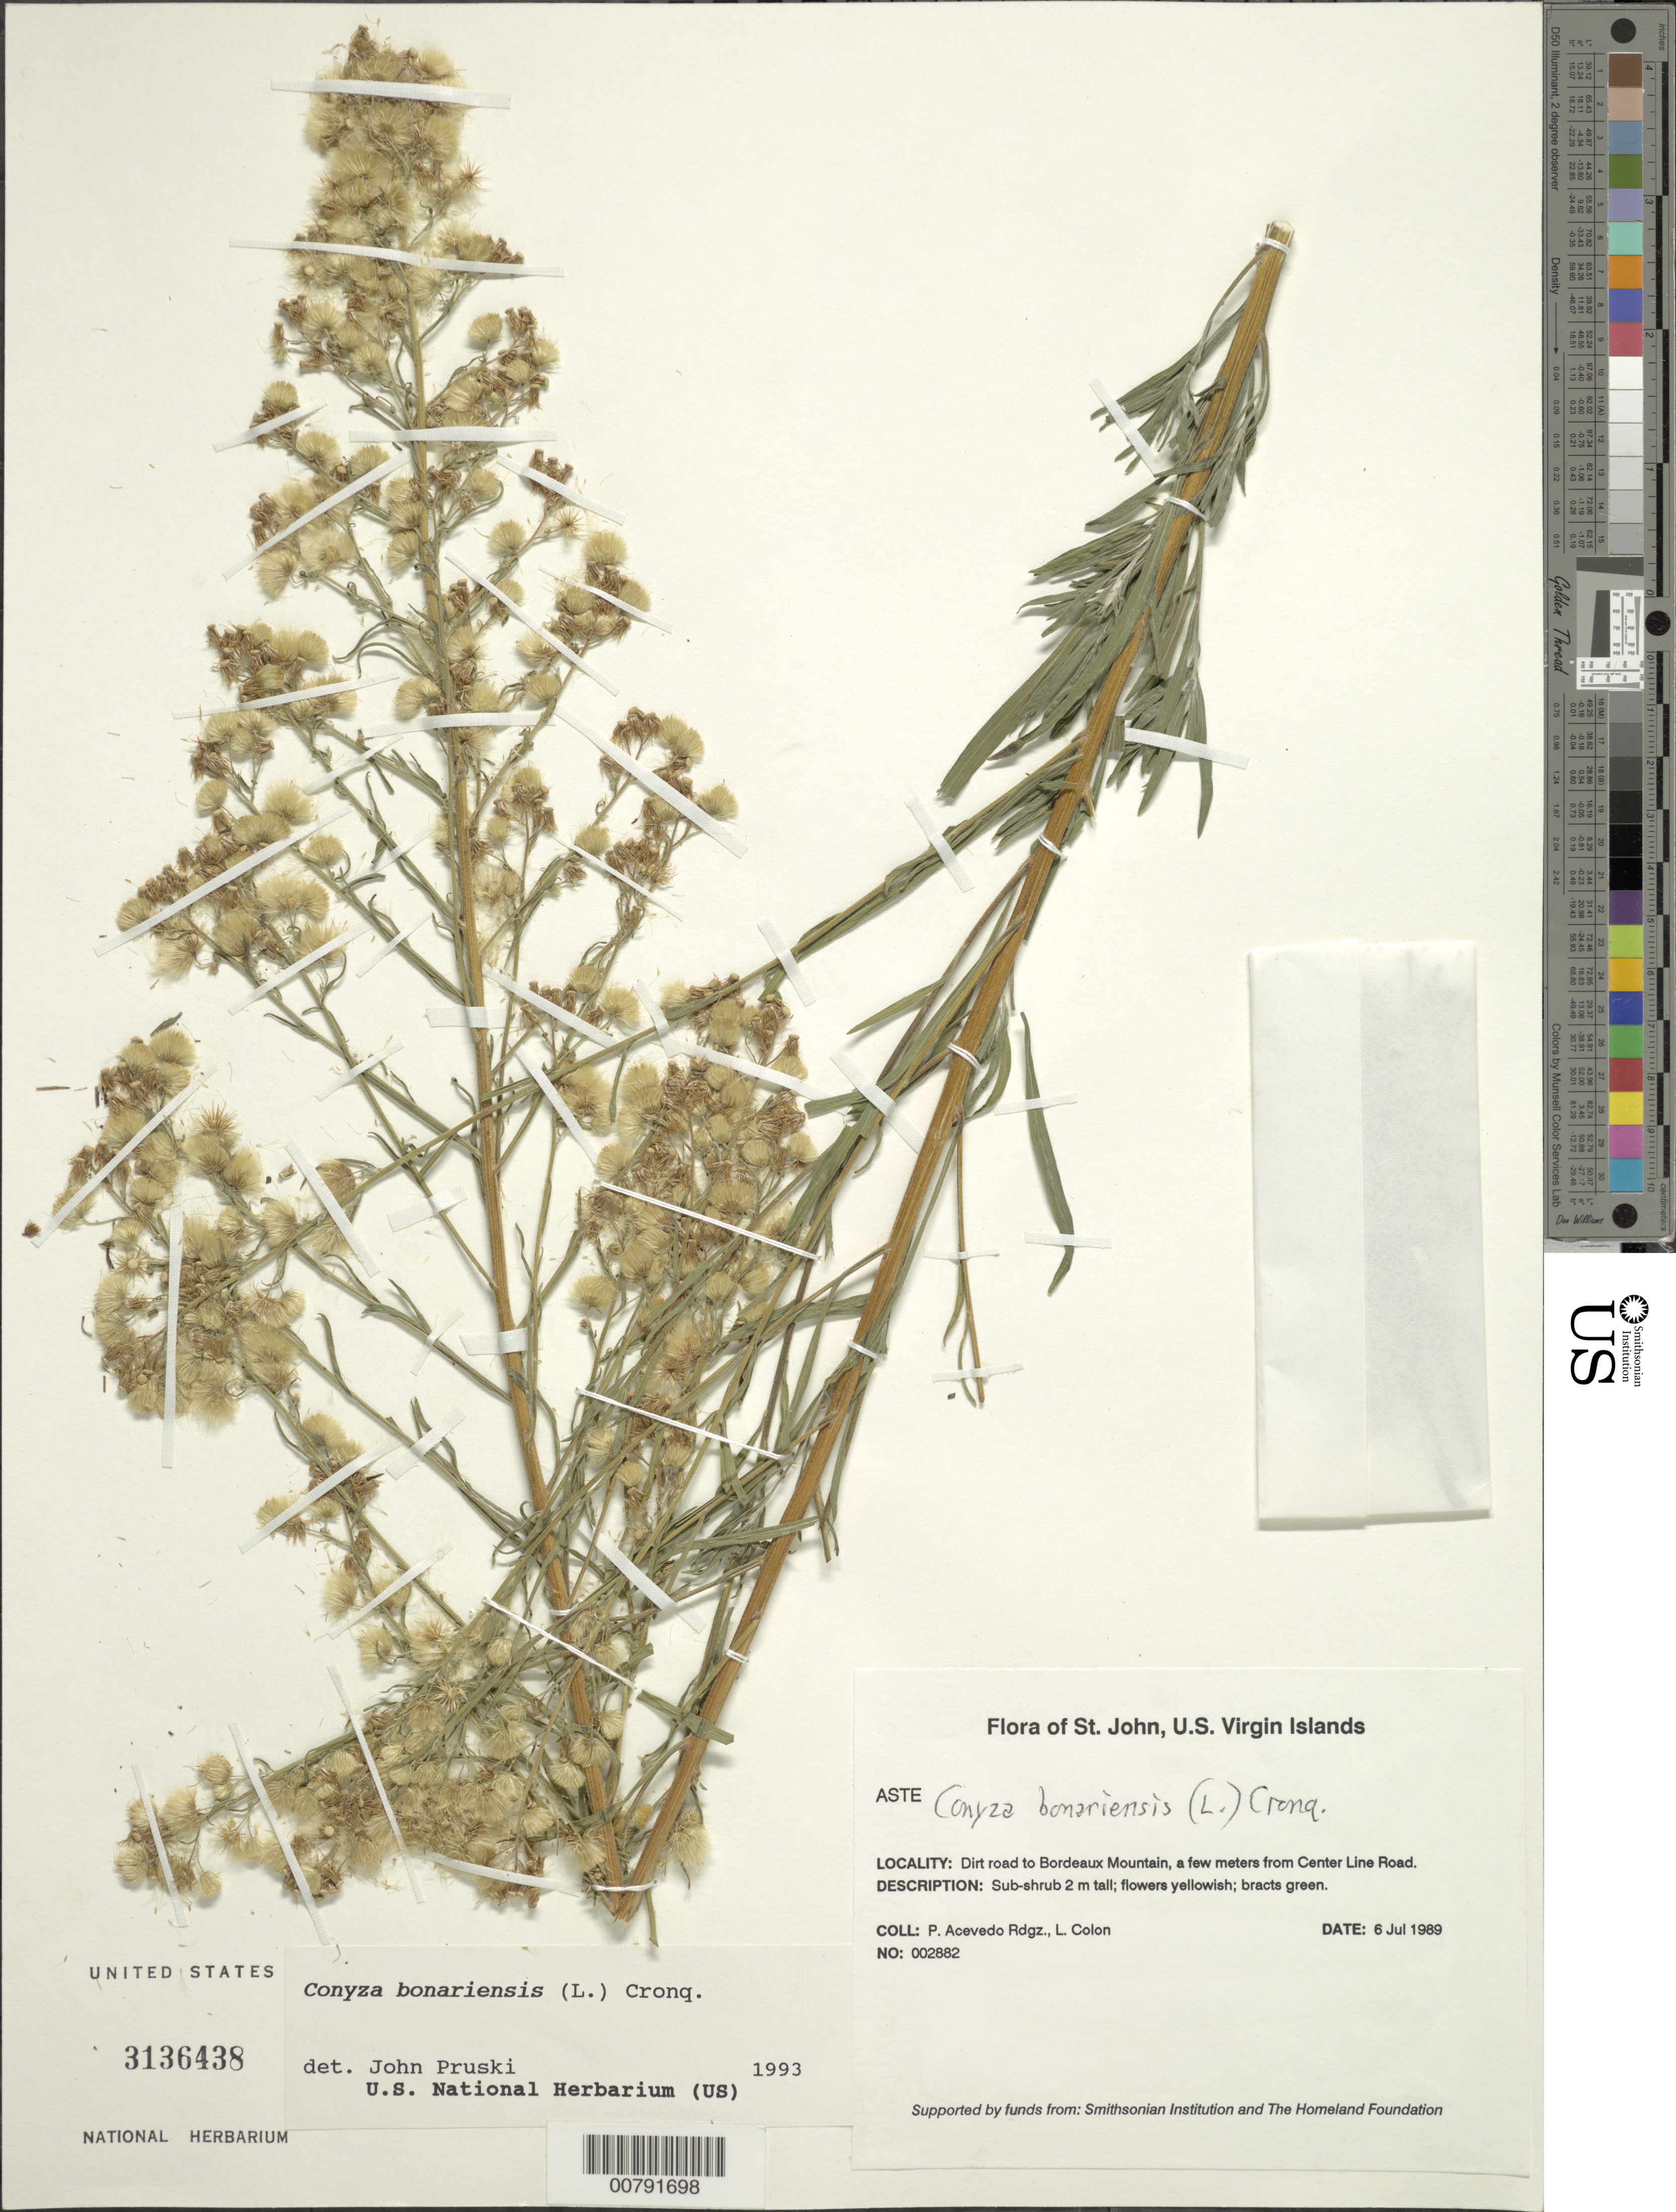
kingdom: Plantae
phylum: Tracheophyta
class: Magnoliopsida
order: Asterales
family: Asteraceae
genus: Conyza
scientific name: Conyza canadensis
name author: (L.) Cronq.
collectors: P. Acevedo-Rodr. & L. Colon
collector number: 2882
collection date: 1989-07-06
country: U.S. Virgin Islands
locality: St. John, Dirt road to Bordeaux Mountain, a few meters from Center Line Road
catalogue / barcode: US 3136438